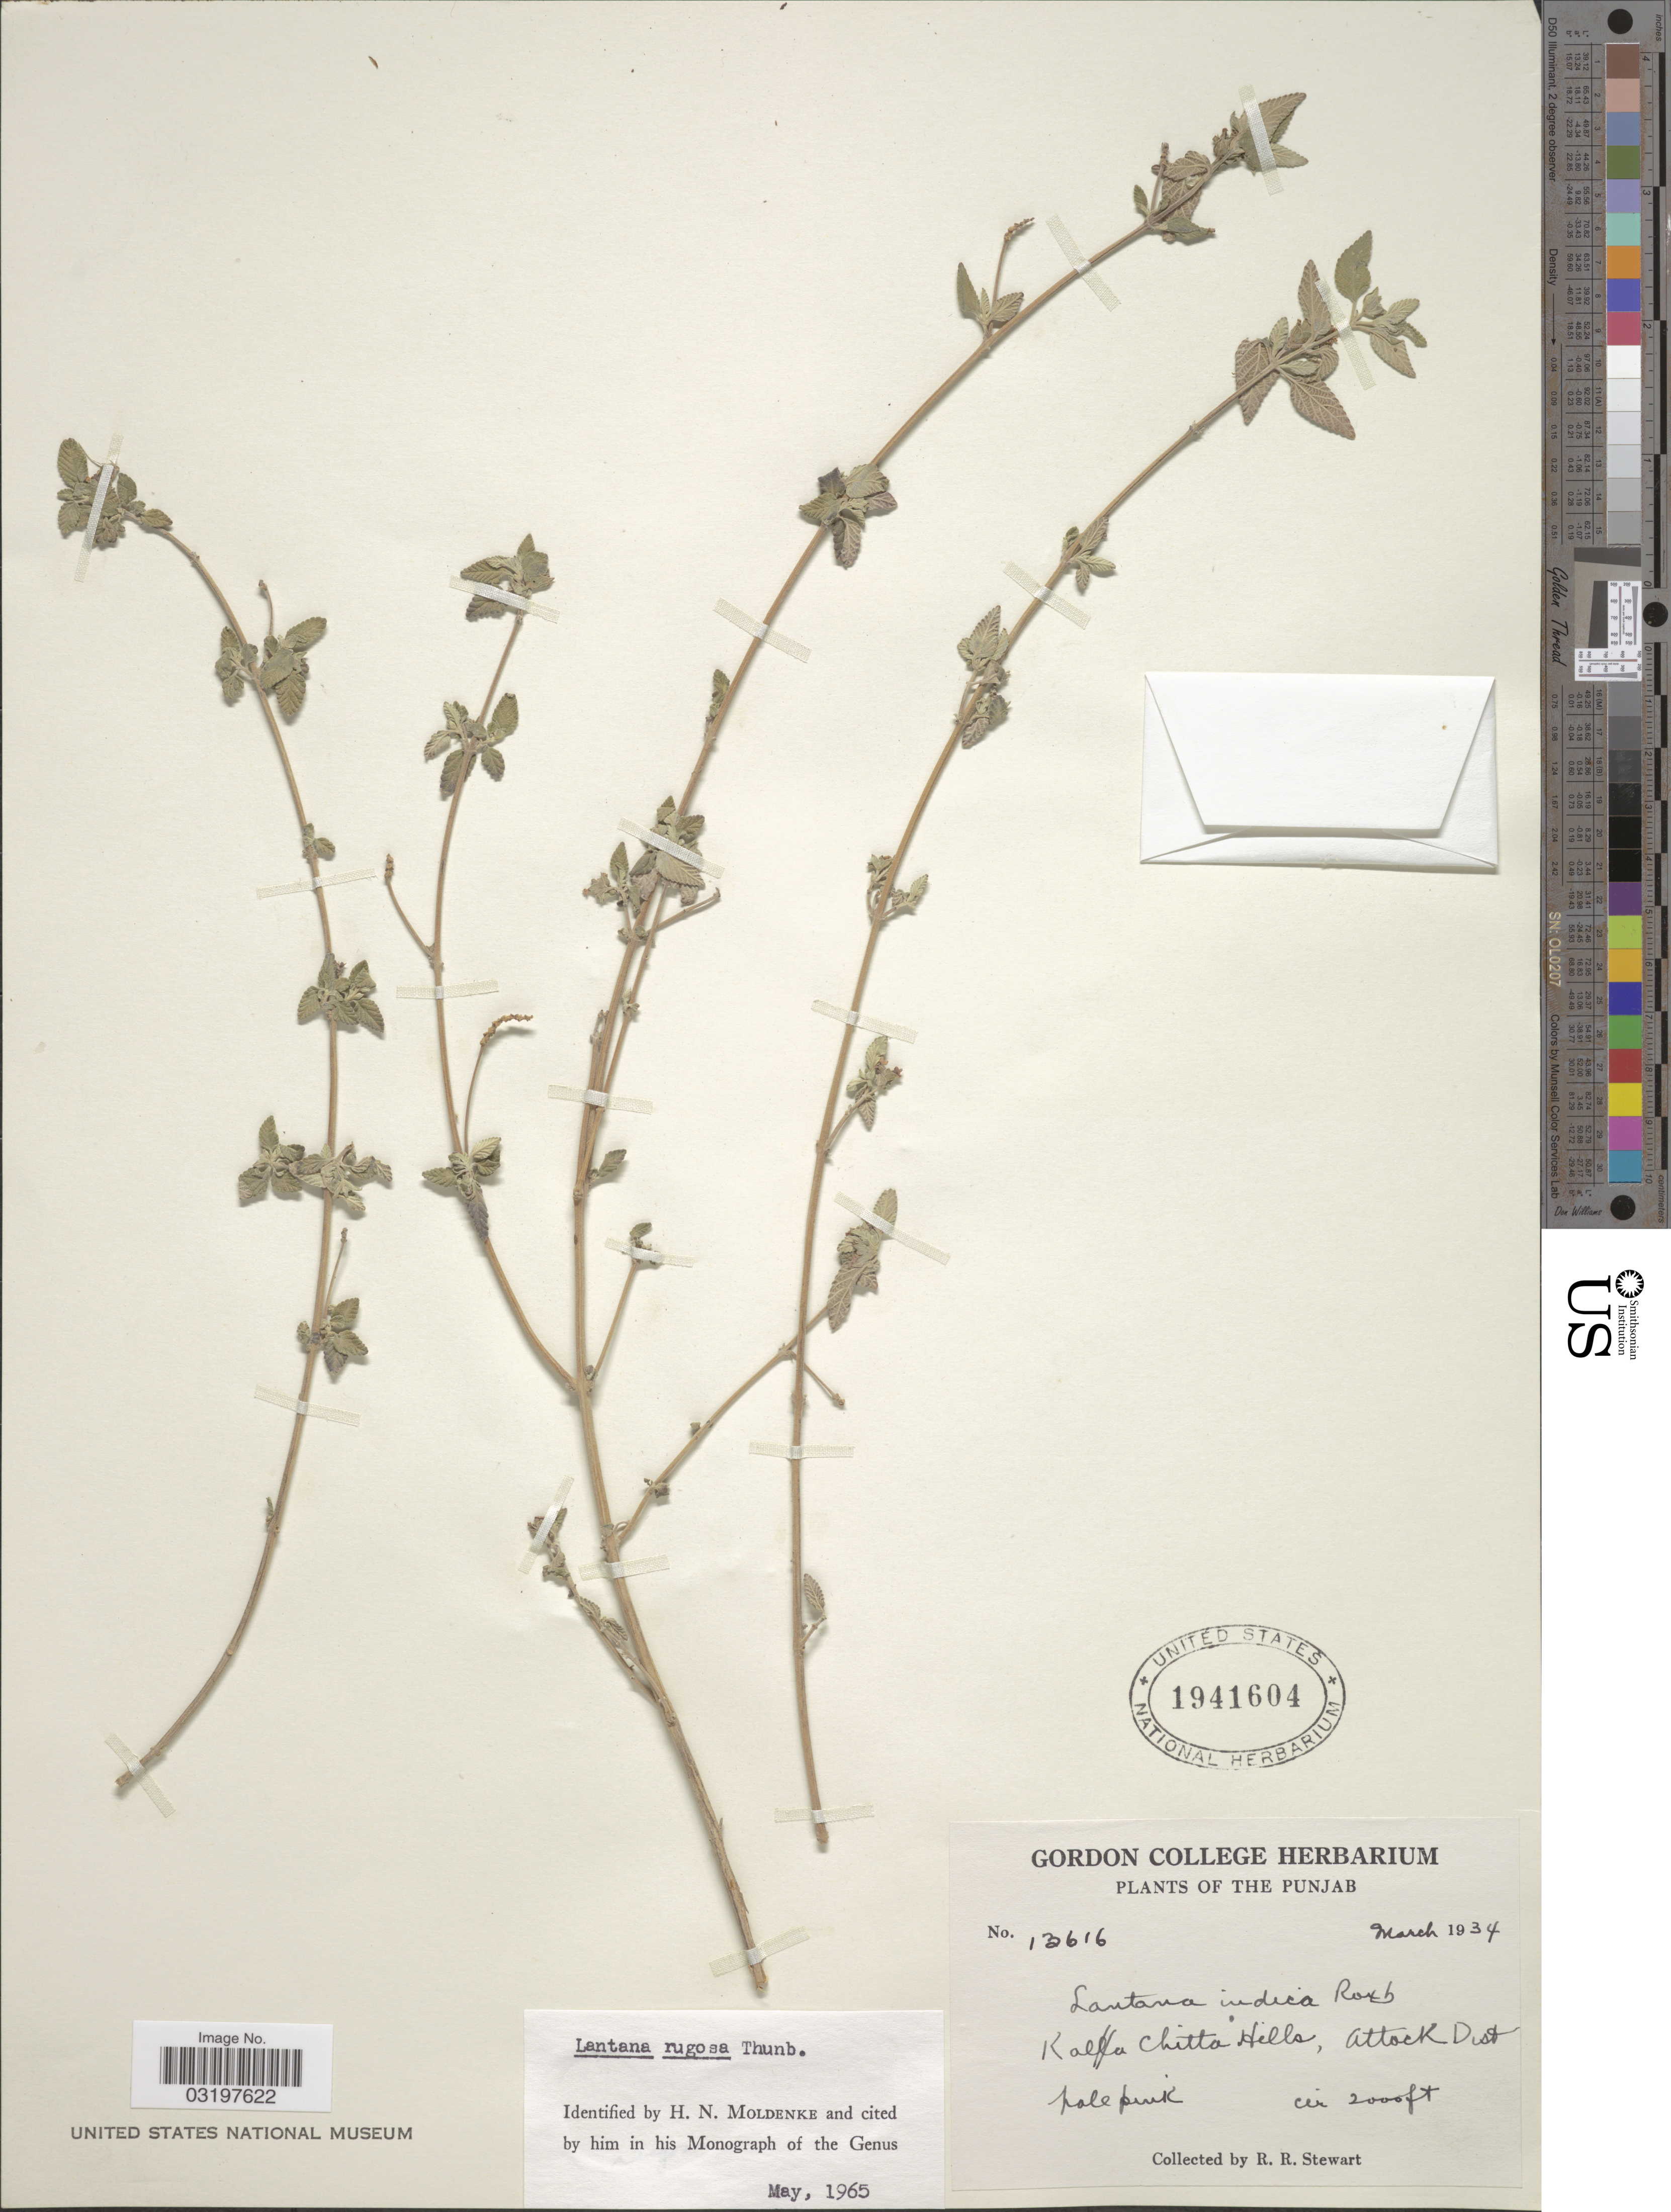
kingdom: Plantae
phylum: Tracheophyta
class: Magnoliopsida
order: Lamiales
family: Verbenaceae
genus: Lantana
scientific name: Lantana rugosa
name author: Thunb.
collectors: R. Stewart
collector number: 13616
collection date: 1934-03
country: Pakistan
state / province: Punjab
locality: Kala Chitta Hills, Attock Dist.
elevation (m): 610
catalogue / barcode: US 1941604